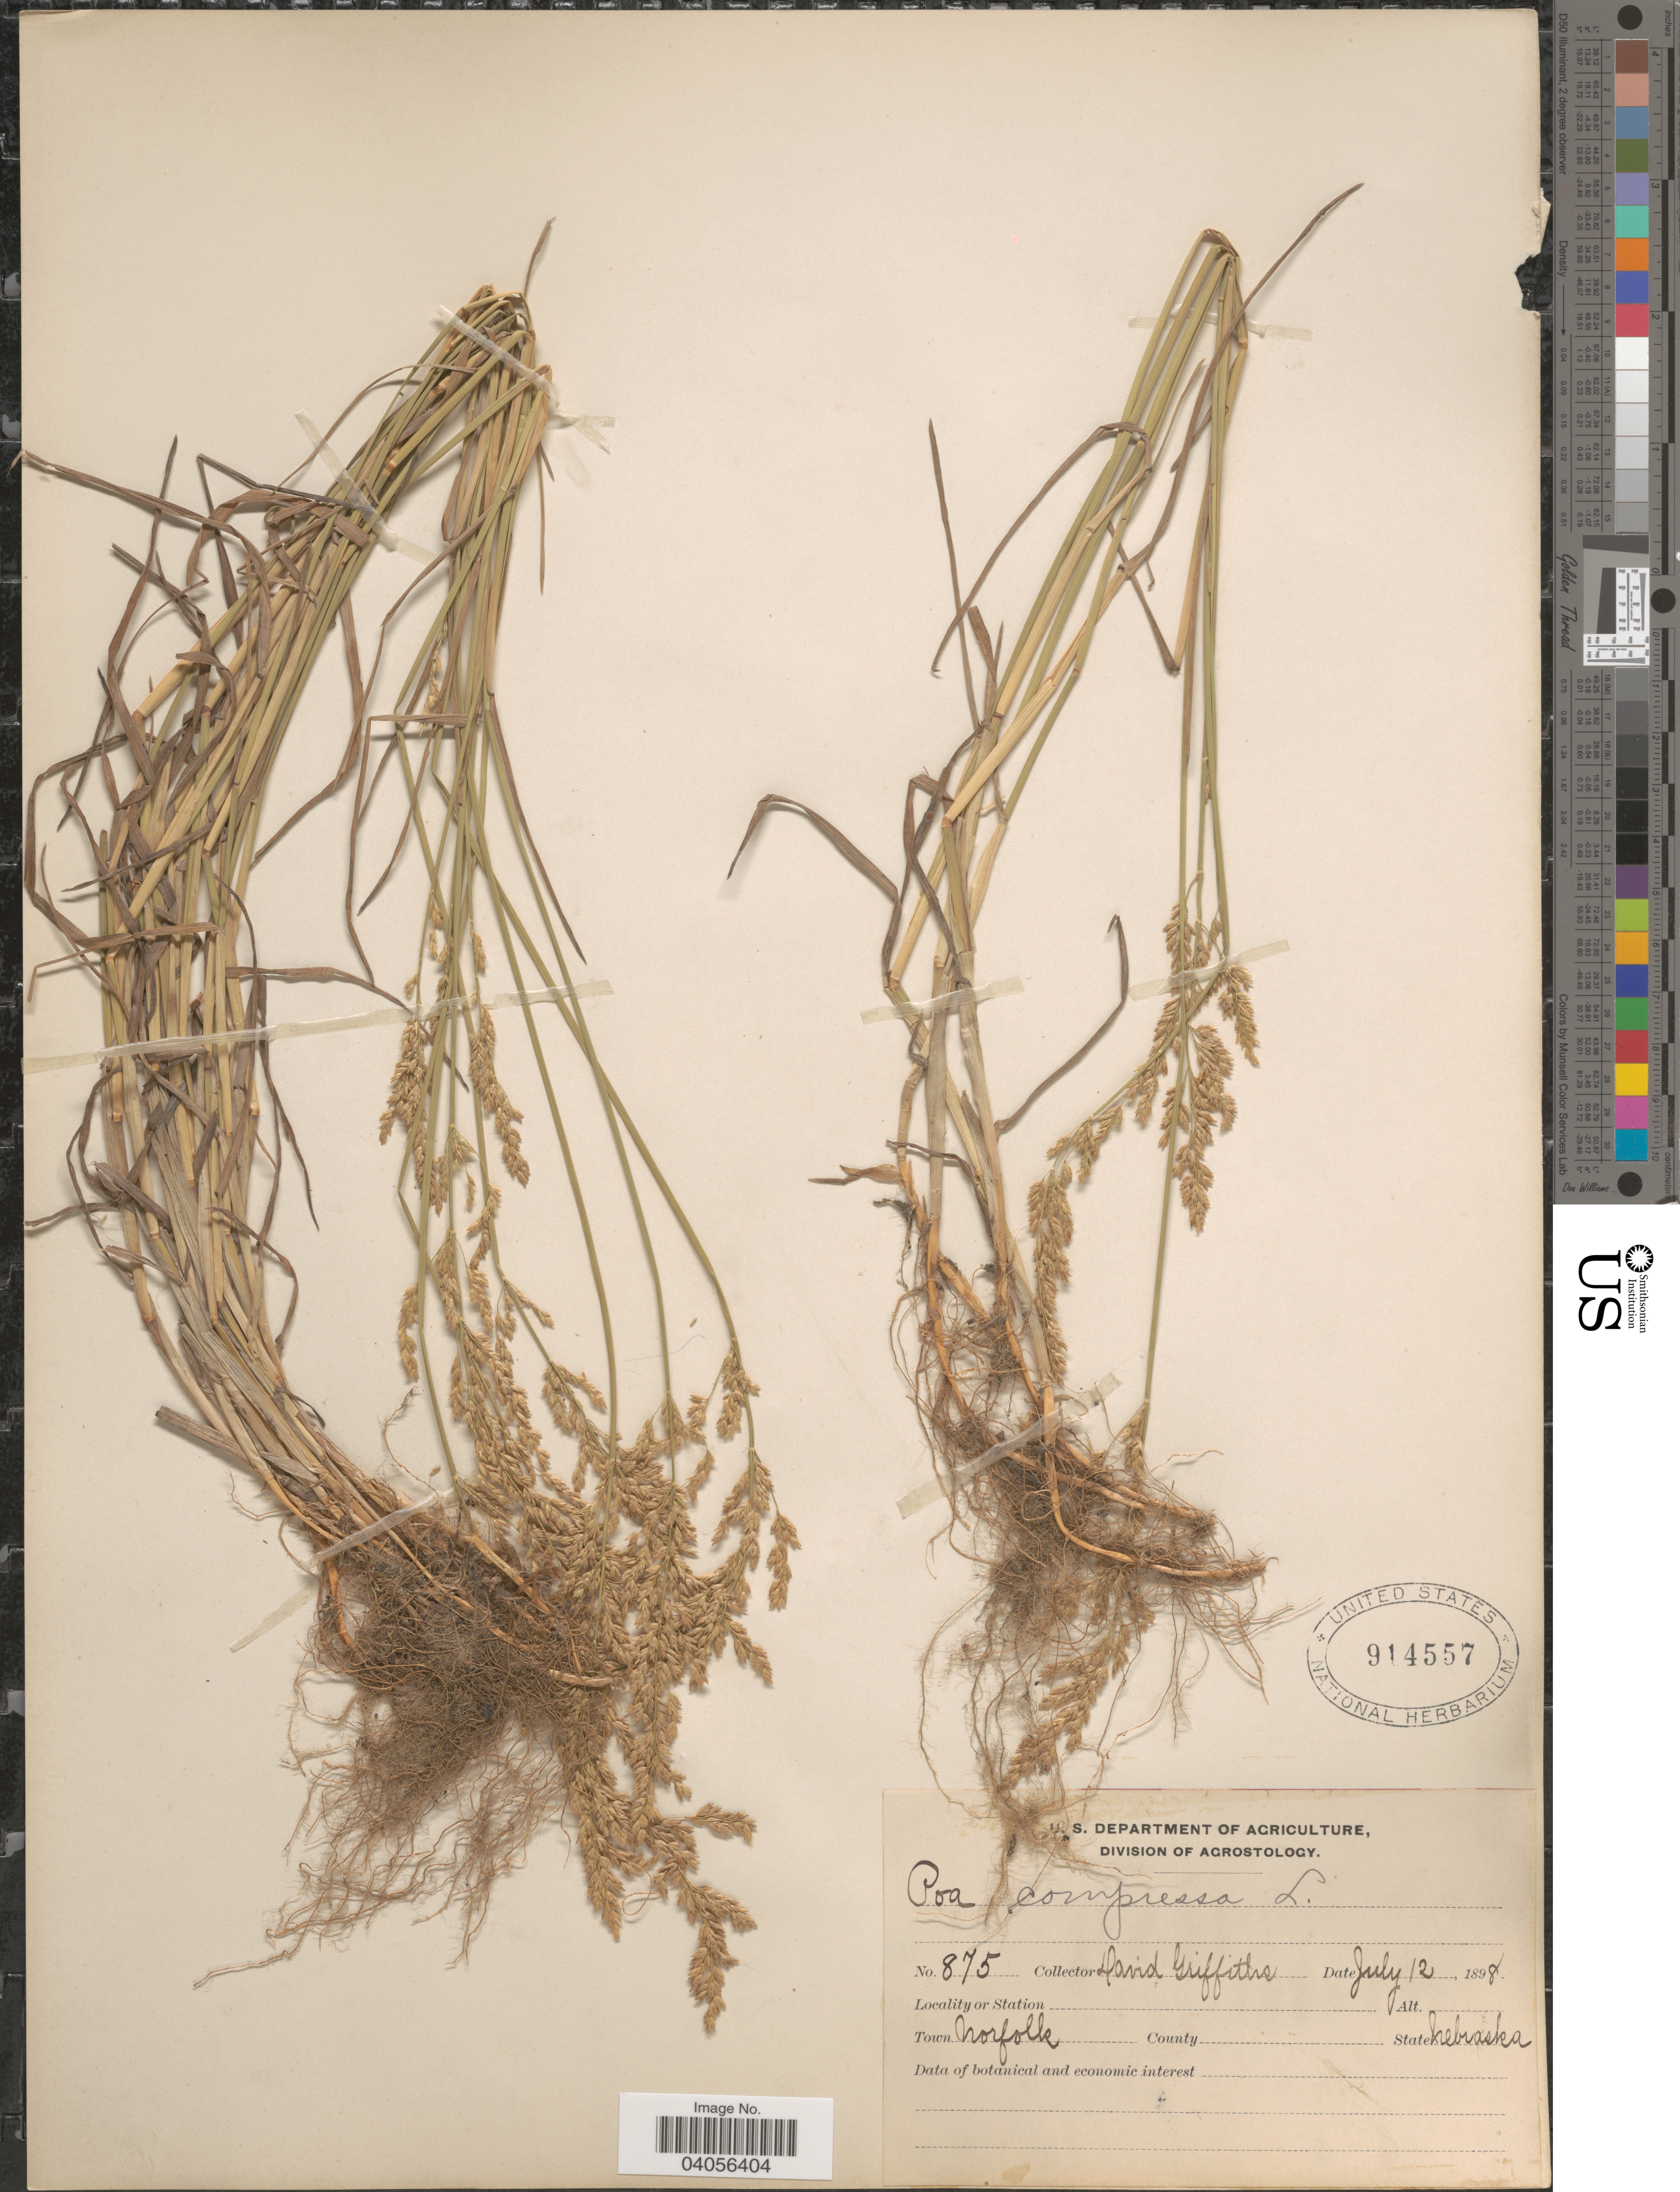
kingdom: Plantae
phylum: Tracheophyta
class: Liliopsida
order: Poales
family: Poaceae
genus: Poa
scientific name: Poa compressa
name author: L.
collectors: D. Griffiths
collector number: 875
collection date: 1898-07-12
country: United States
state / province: Nebraska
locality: Town Norfolk.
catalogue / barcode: US 914557